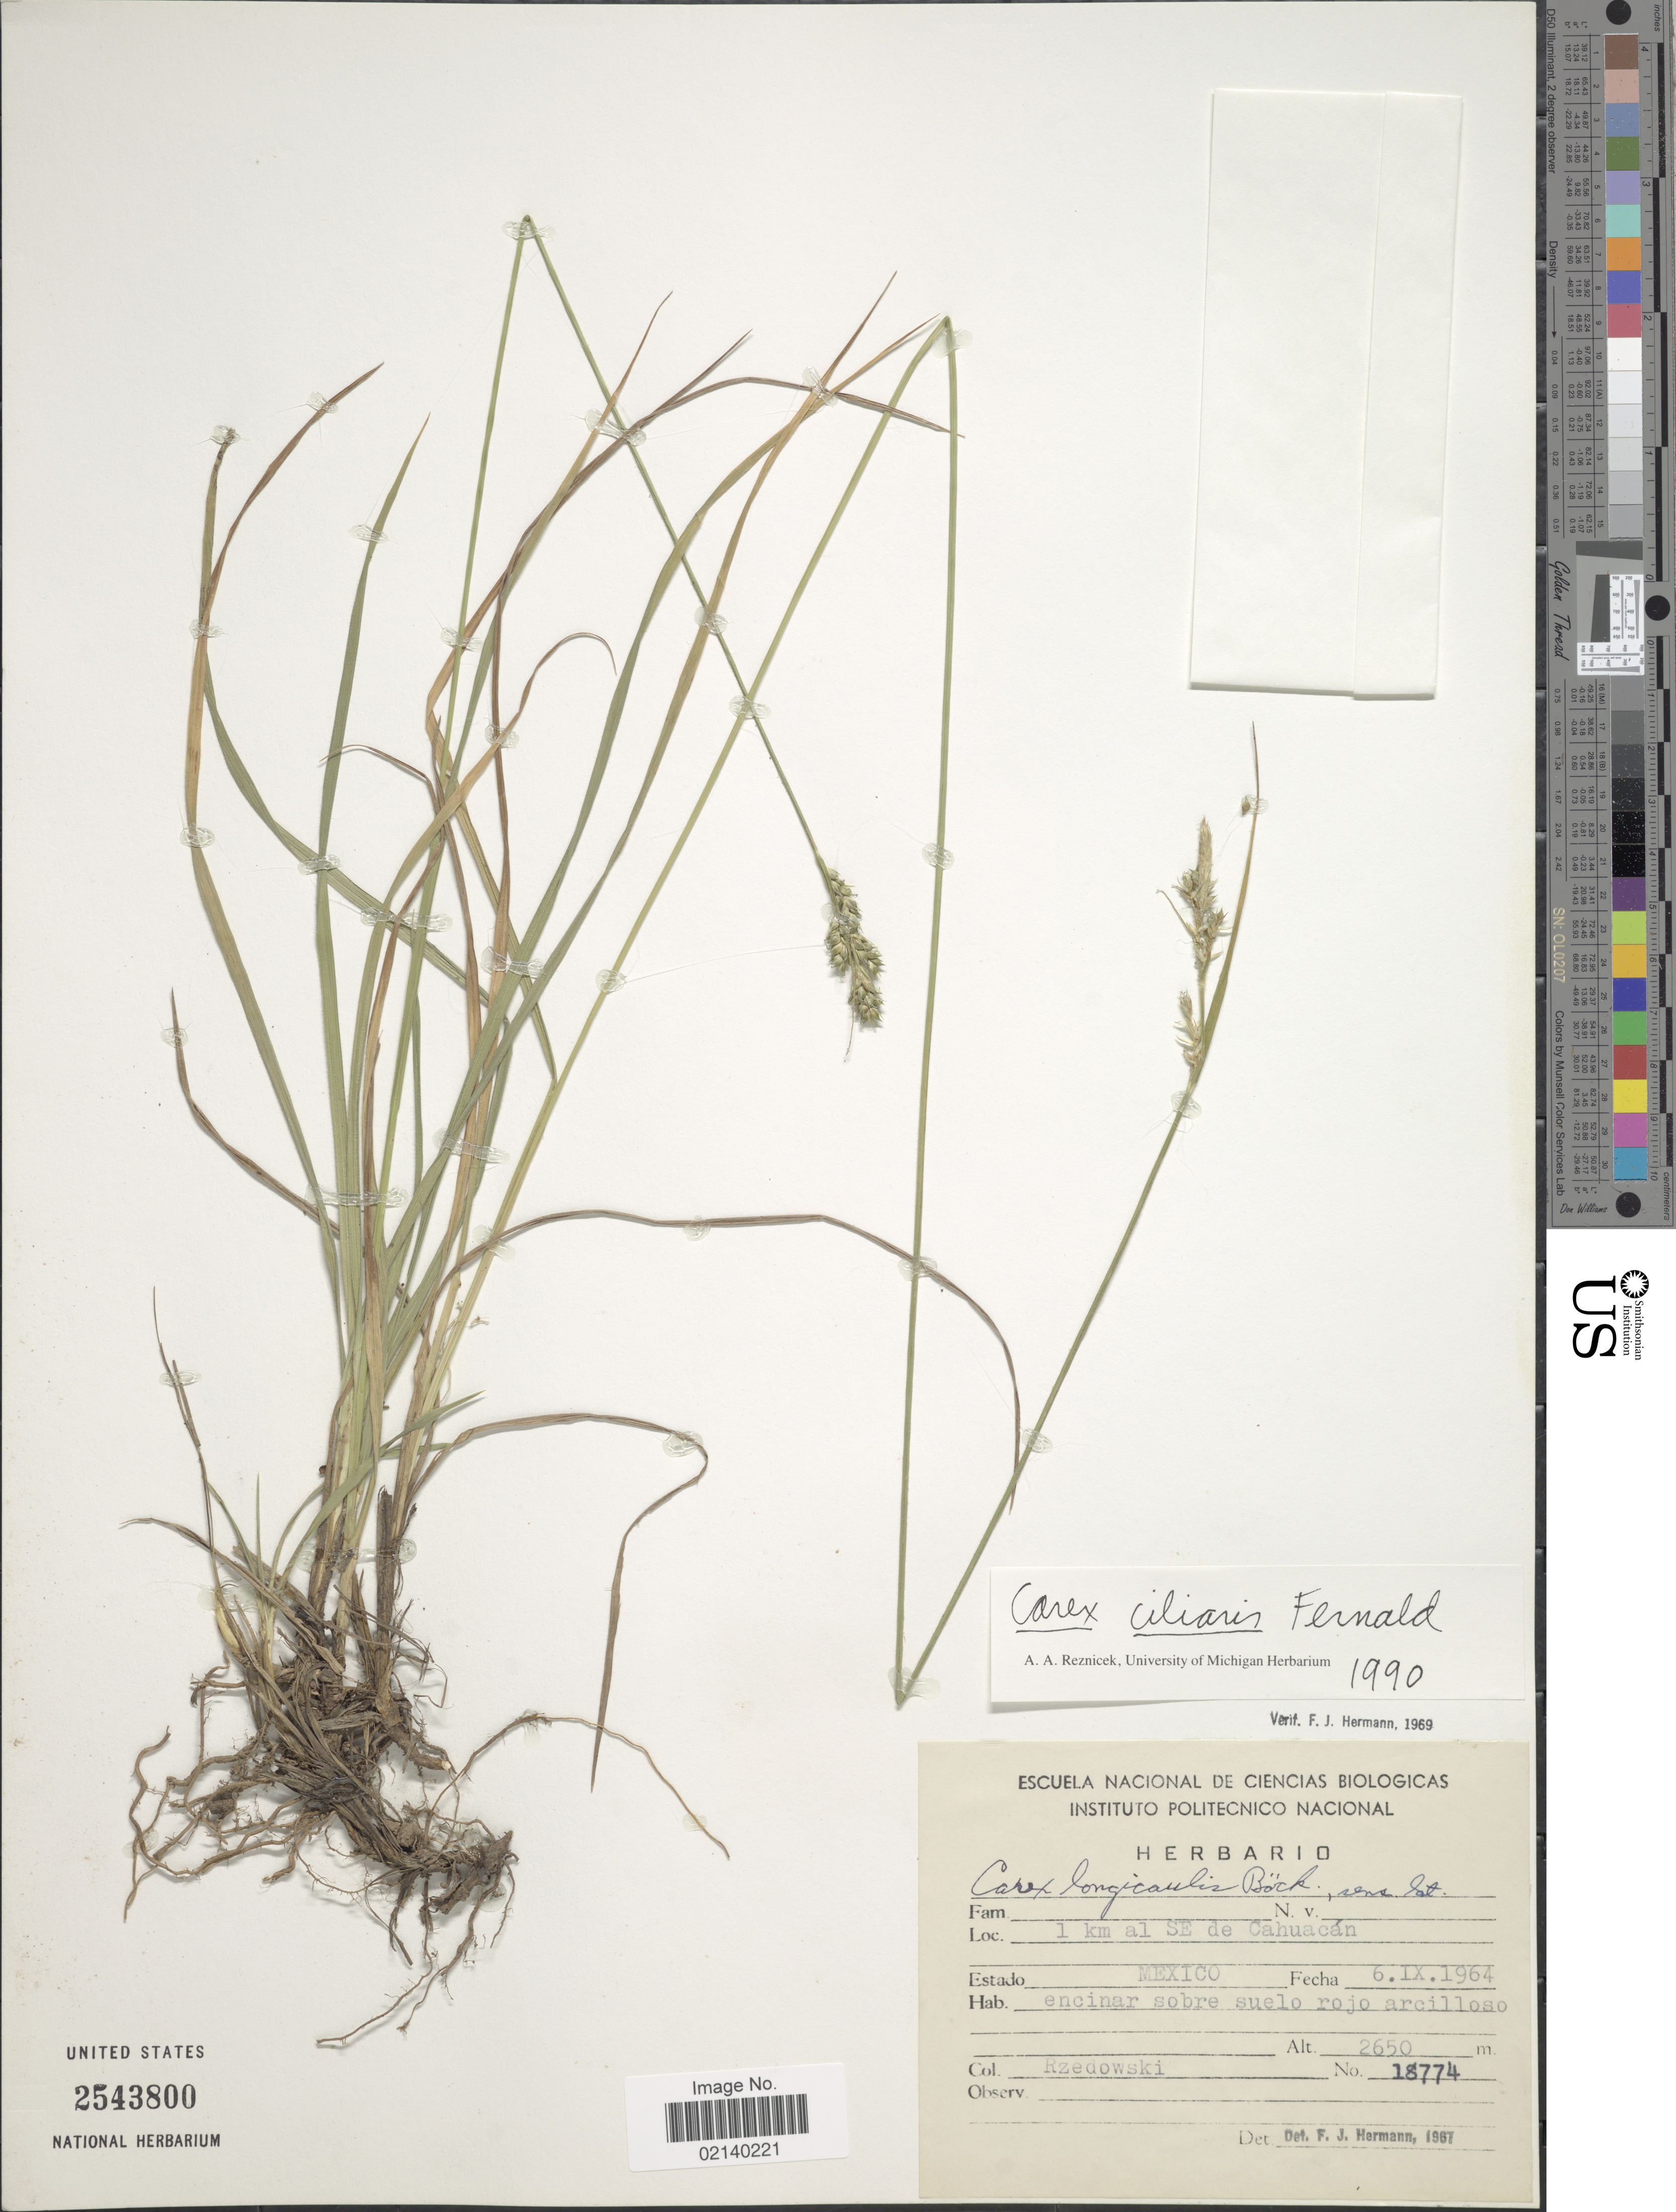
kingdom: Plantae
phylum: Tracheophyta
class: Liliopsida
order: Poales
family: Cyperaceae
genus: Carex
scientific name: Carex ciliaris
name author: Fernald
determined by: Reznicek, A.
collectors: Rzedowski, --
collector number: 18774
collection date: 1964-09-06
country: Mexico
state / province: México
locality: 1 km al SE de Cahuacan. Estado Mexico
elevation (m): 2650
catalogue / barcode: US 2543800